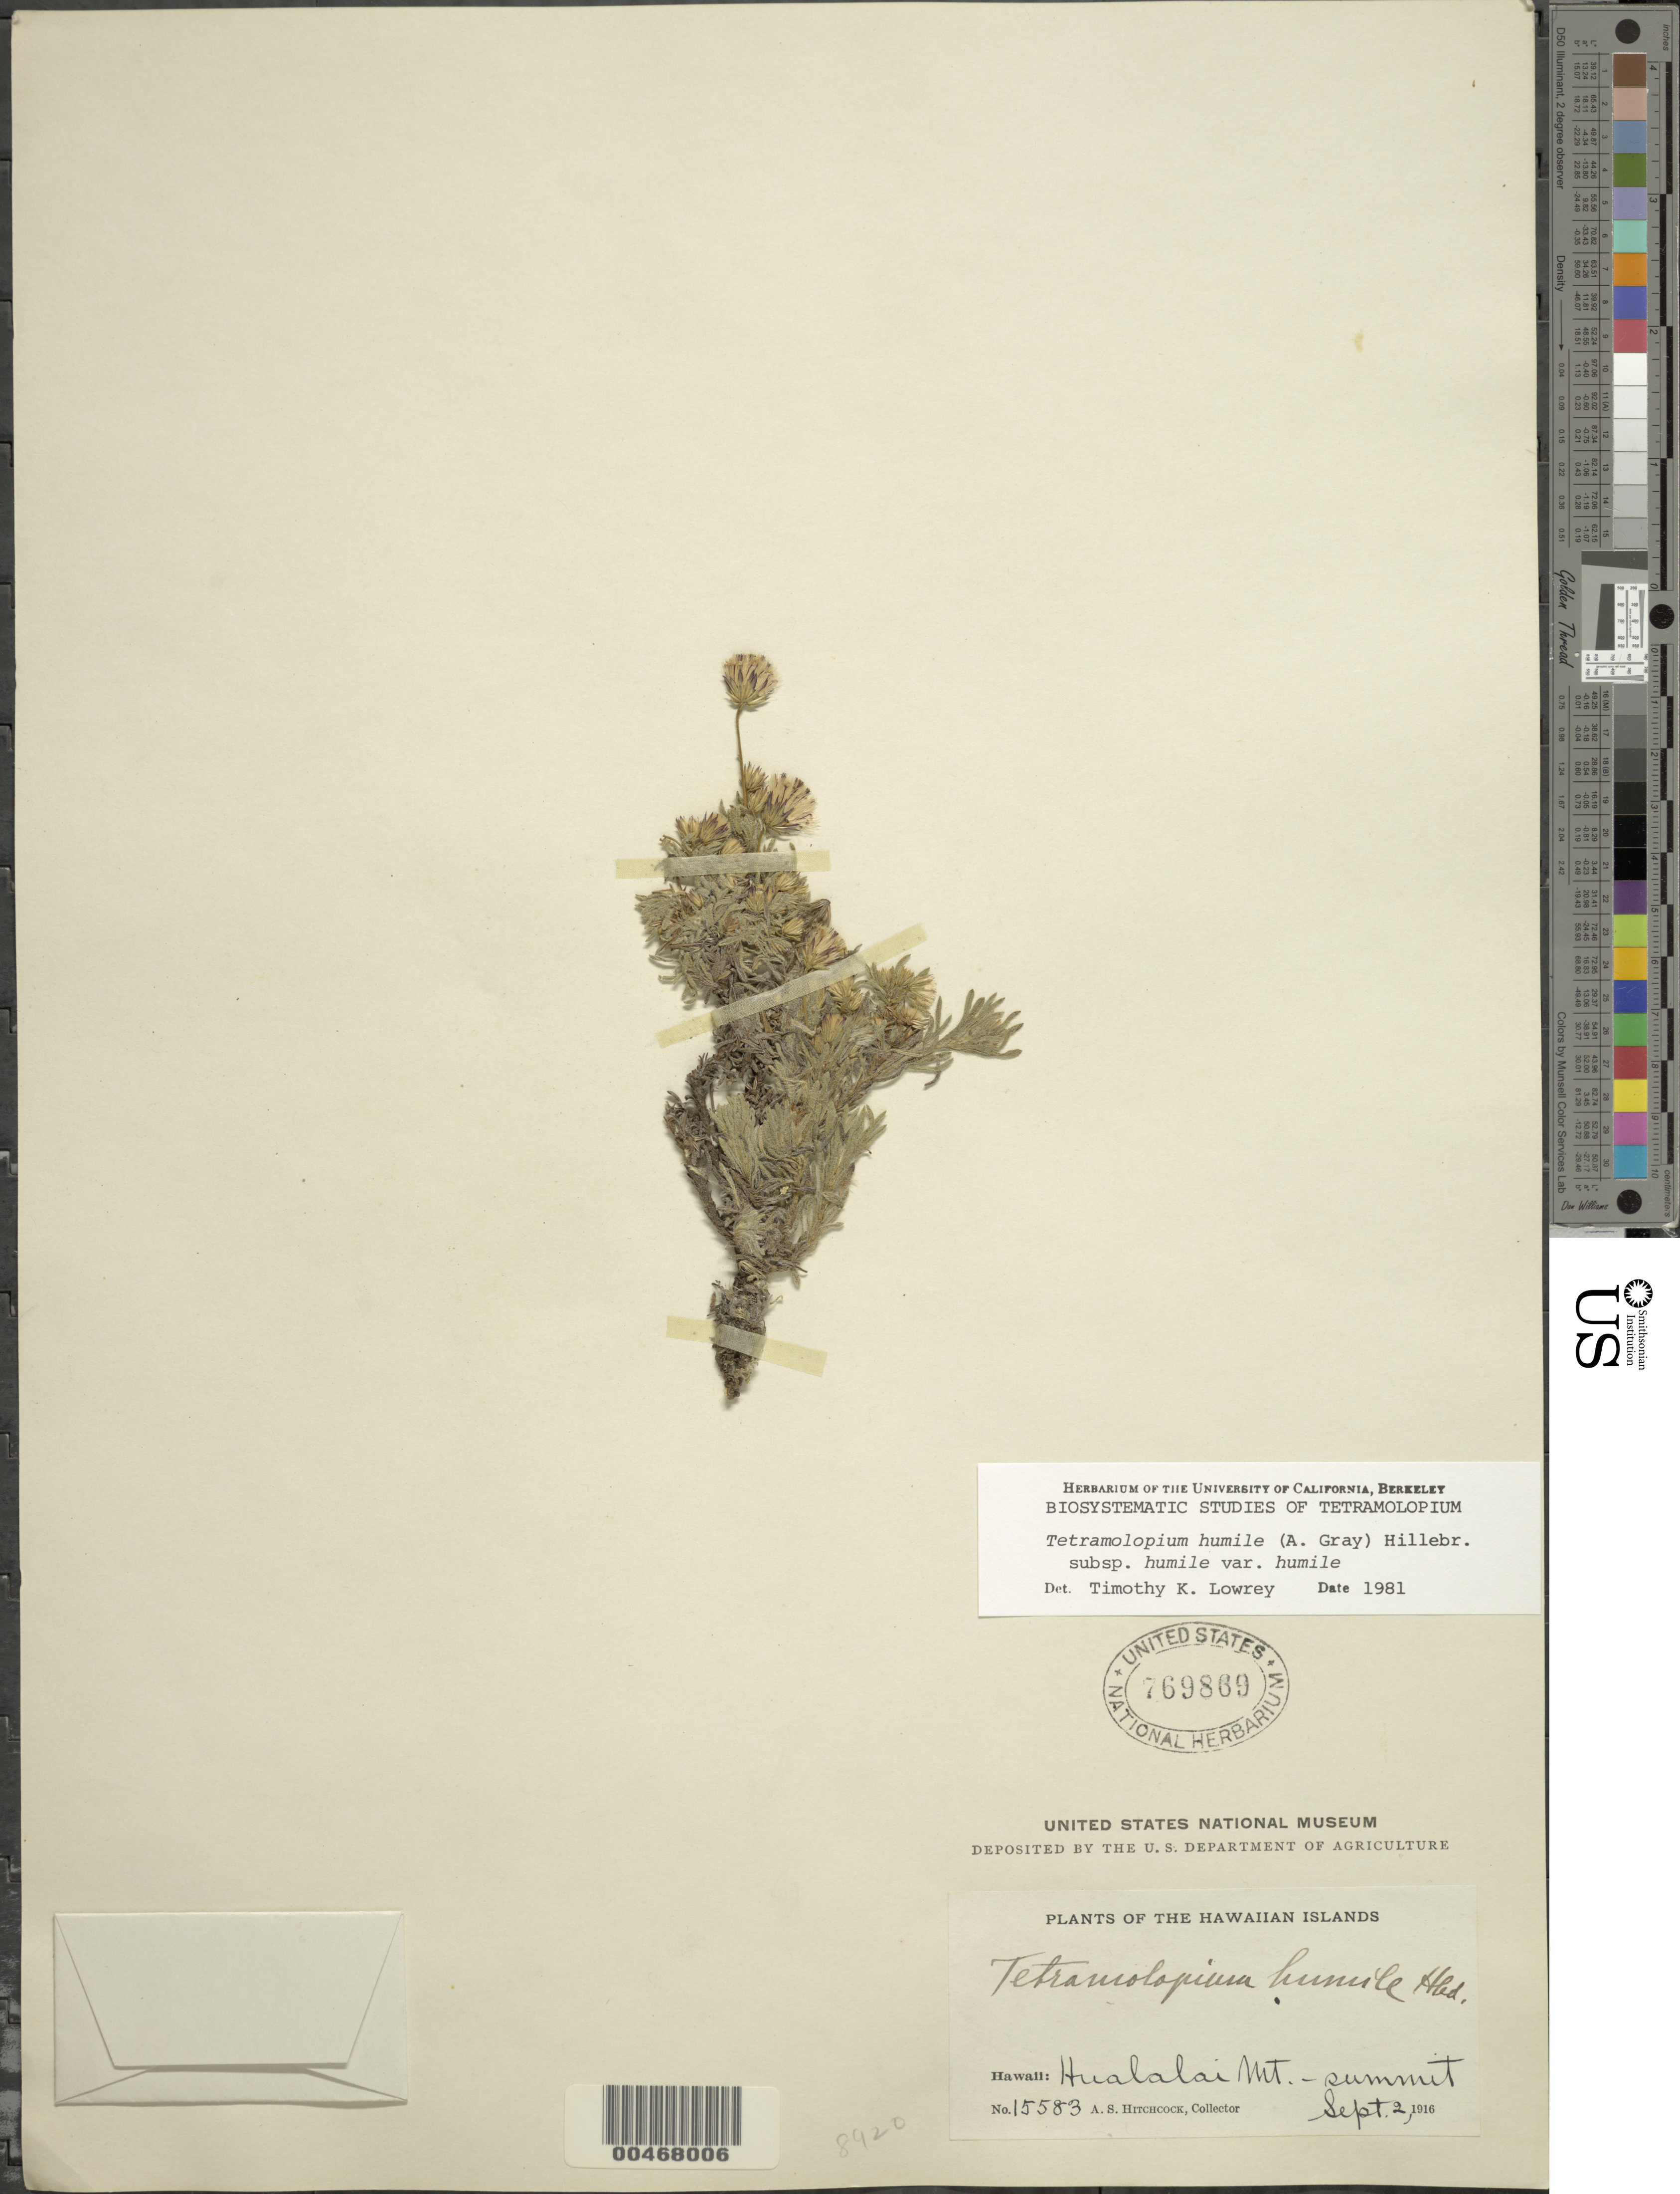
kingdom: Plantae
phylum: Tracheophyta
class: Magnoliopsida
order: Asterales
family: Asteraceae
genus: Tetramolopium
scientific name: Tetramolopium humile subsp. humile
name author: (A. Gray) Hillebr.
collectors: A. S. Hitchcock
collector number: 15583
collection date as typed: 2 Sep 1916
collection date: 1916-09-02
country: United States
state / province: Hawaii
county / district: Hawaii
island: Hawaii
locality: Hualalai Mt. - summit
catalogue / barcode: US 769869